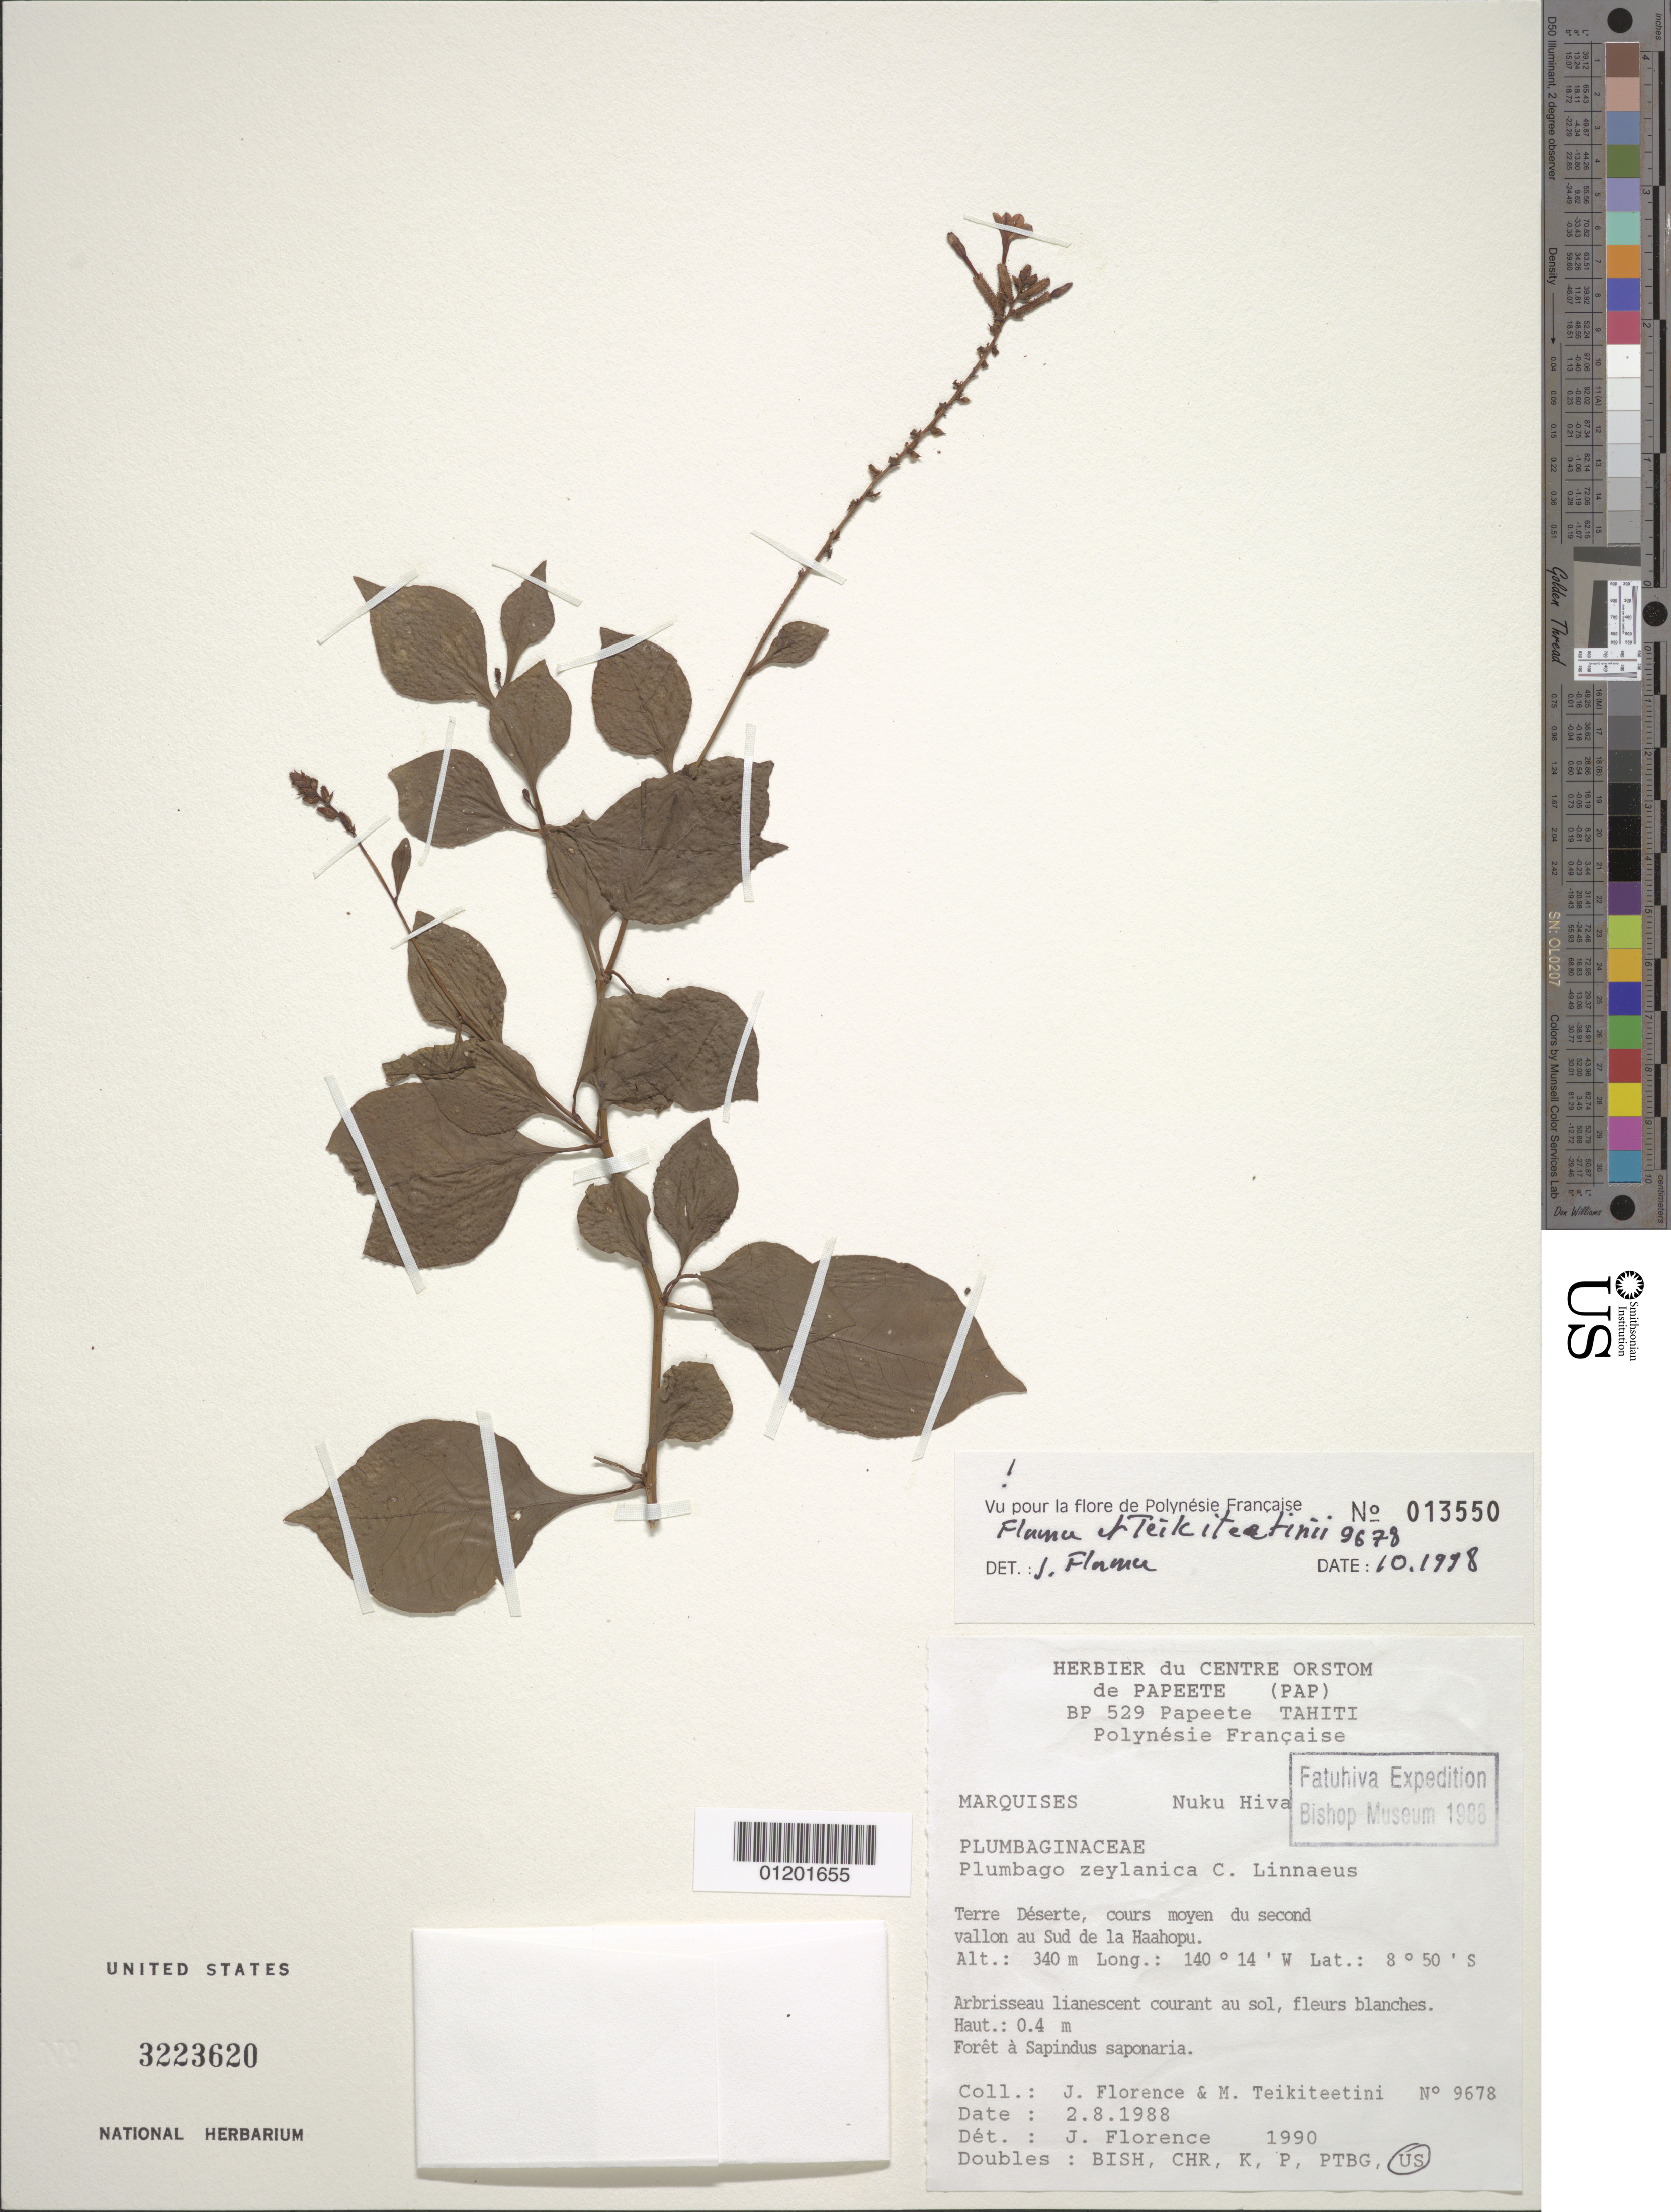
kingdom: Plantae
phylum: Tracheophyta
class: Magnoliopsida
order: Caryophyllales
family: Plumbaginaceae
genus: Plumbago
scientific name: Plumbago zeylanica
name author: L.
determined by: Florence, J.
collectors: J. Florence & M. Teikiteetini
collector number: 9678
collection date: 1988-08-02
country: French Polynesia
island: Nuku Hiva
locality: Terre Deserte, cours moyen du second vallon au S de la Haahopu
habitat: Forêt à Sapindus saponaria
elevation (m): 340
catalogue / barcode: US 3223620